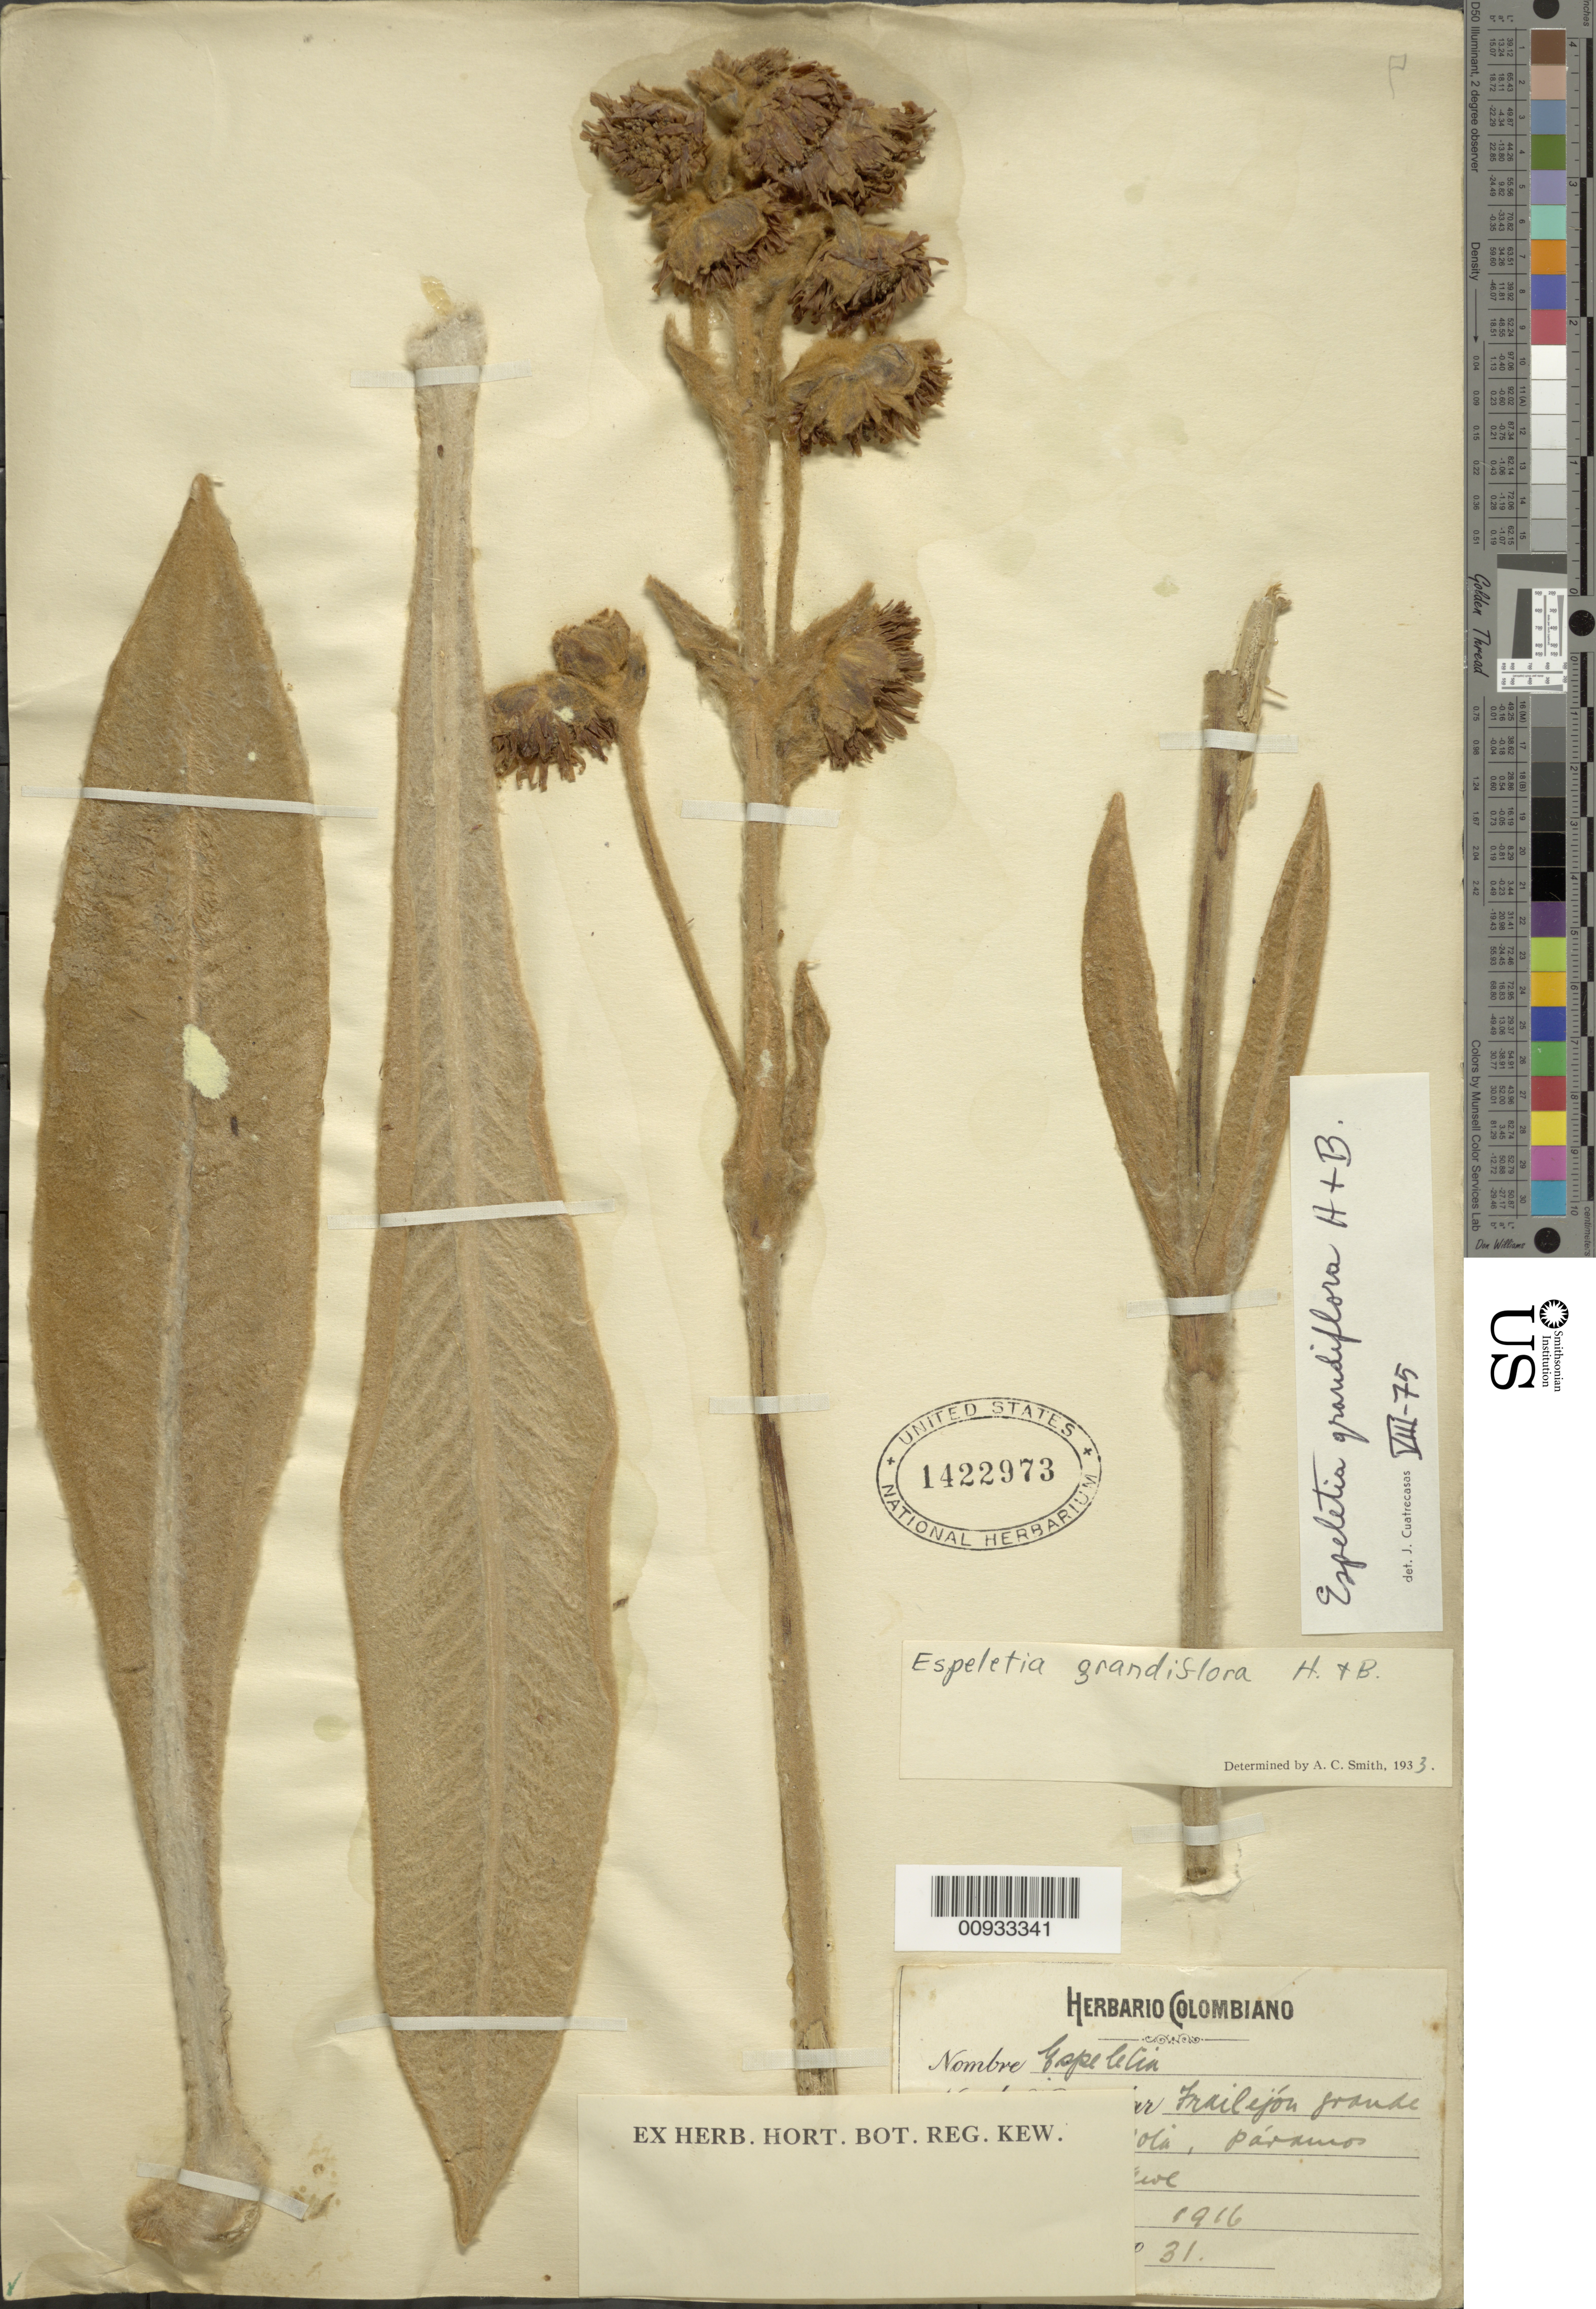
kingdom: Plantae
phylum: Tracheophyta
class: Magnoliopsida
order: Asterales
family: Asteraceae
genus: Espeletia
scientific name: Espeletia grandiflora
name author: Humb. & Bonpl.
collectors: M. T. Dawe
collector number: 31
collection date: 1916-01-01/1916-01-31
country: Colombia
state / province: Cundinamarca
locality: Bogotá.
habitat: Páramos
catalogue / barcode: US 1422973